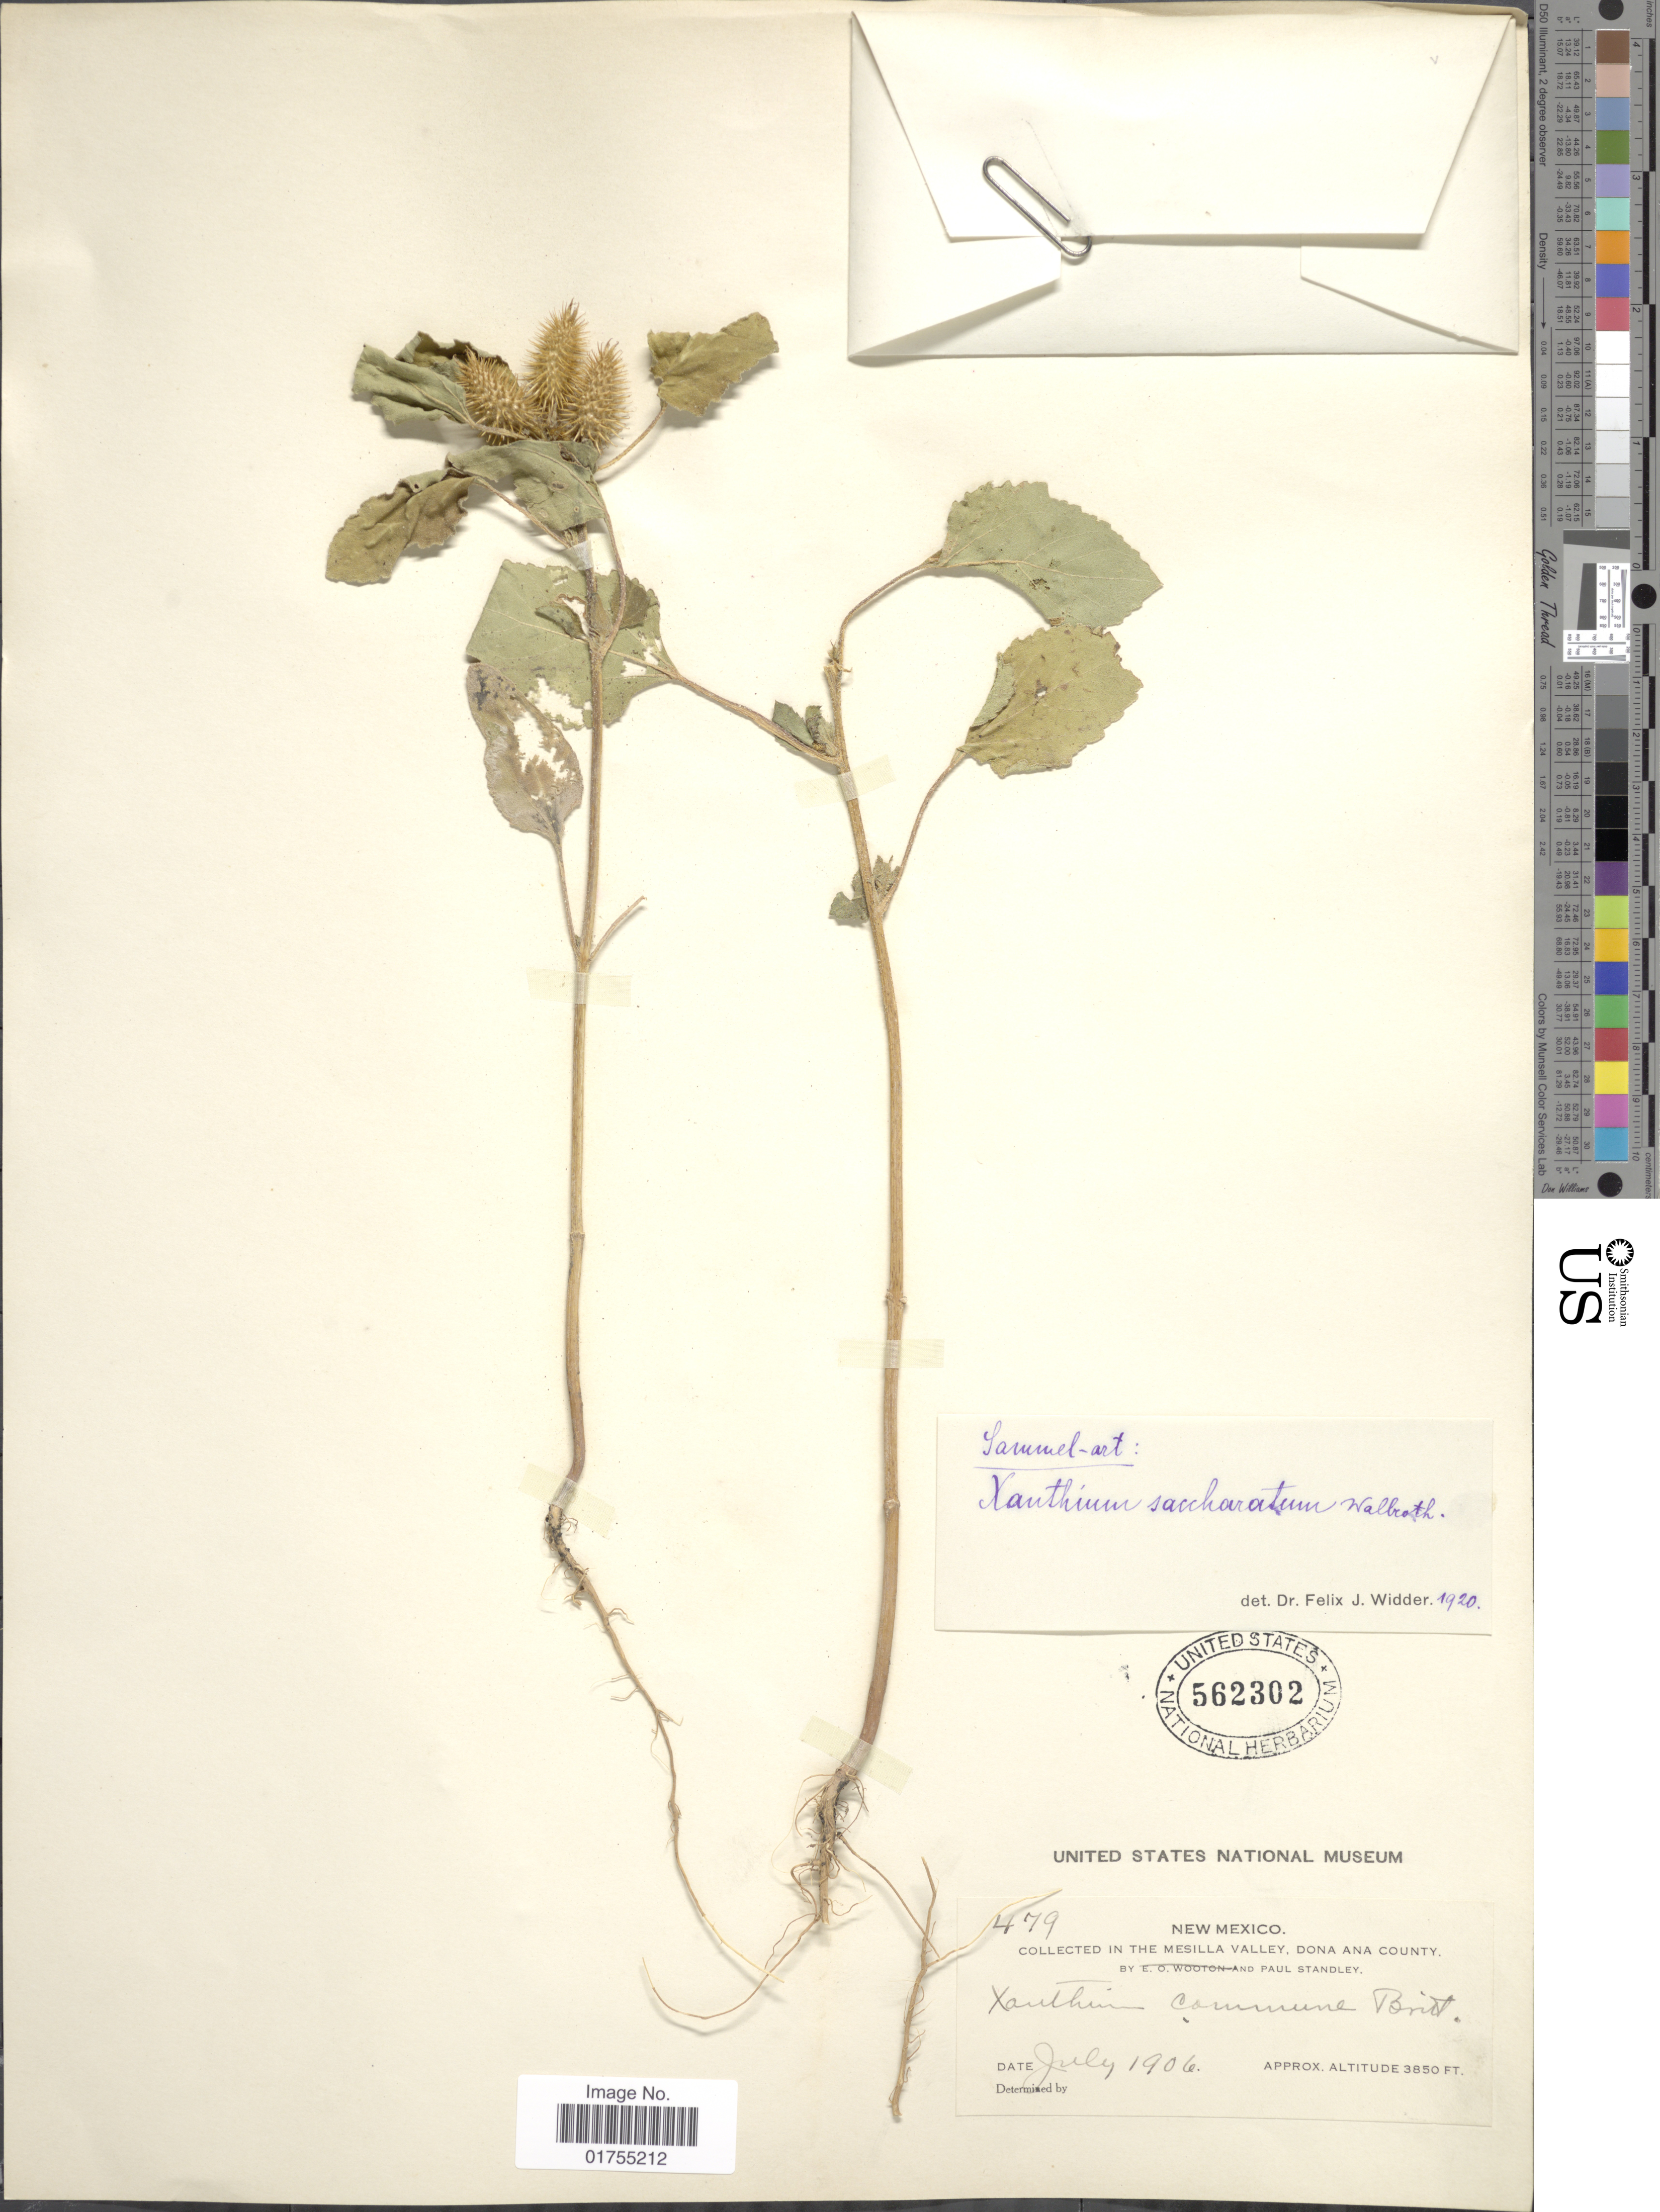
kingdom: Plantae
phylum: Tracheophyta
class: Magnoliopsida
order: Asterales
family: Asteraceae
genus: Xanthium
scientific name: Xanthium strumarium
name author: L.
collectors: P. C. Standley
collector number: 479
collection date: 1906-07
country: United States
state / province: New Mexico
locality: The Mesilla Valley, Dona Ana County.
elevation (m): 1173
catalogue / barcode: US 562302